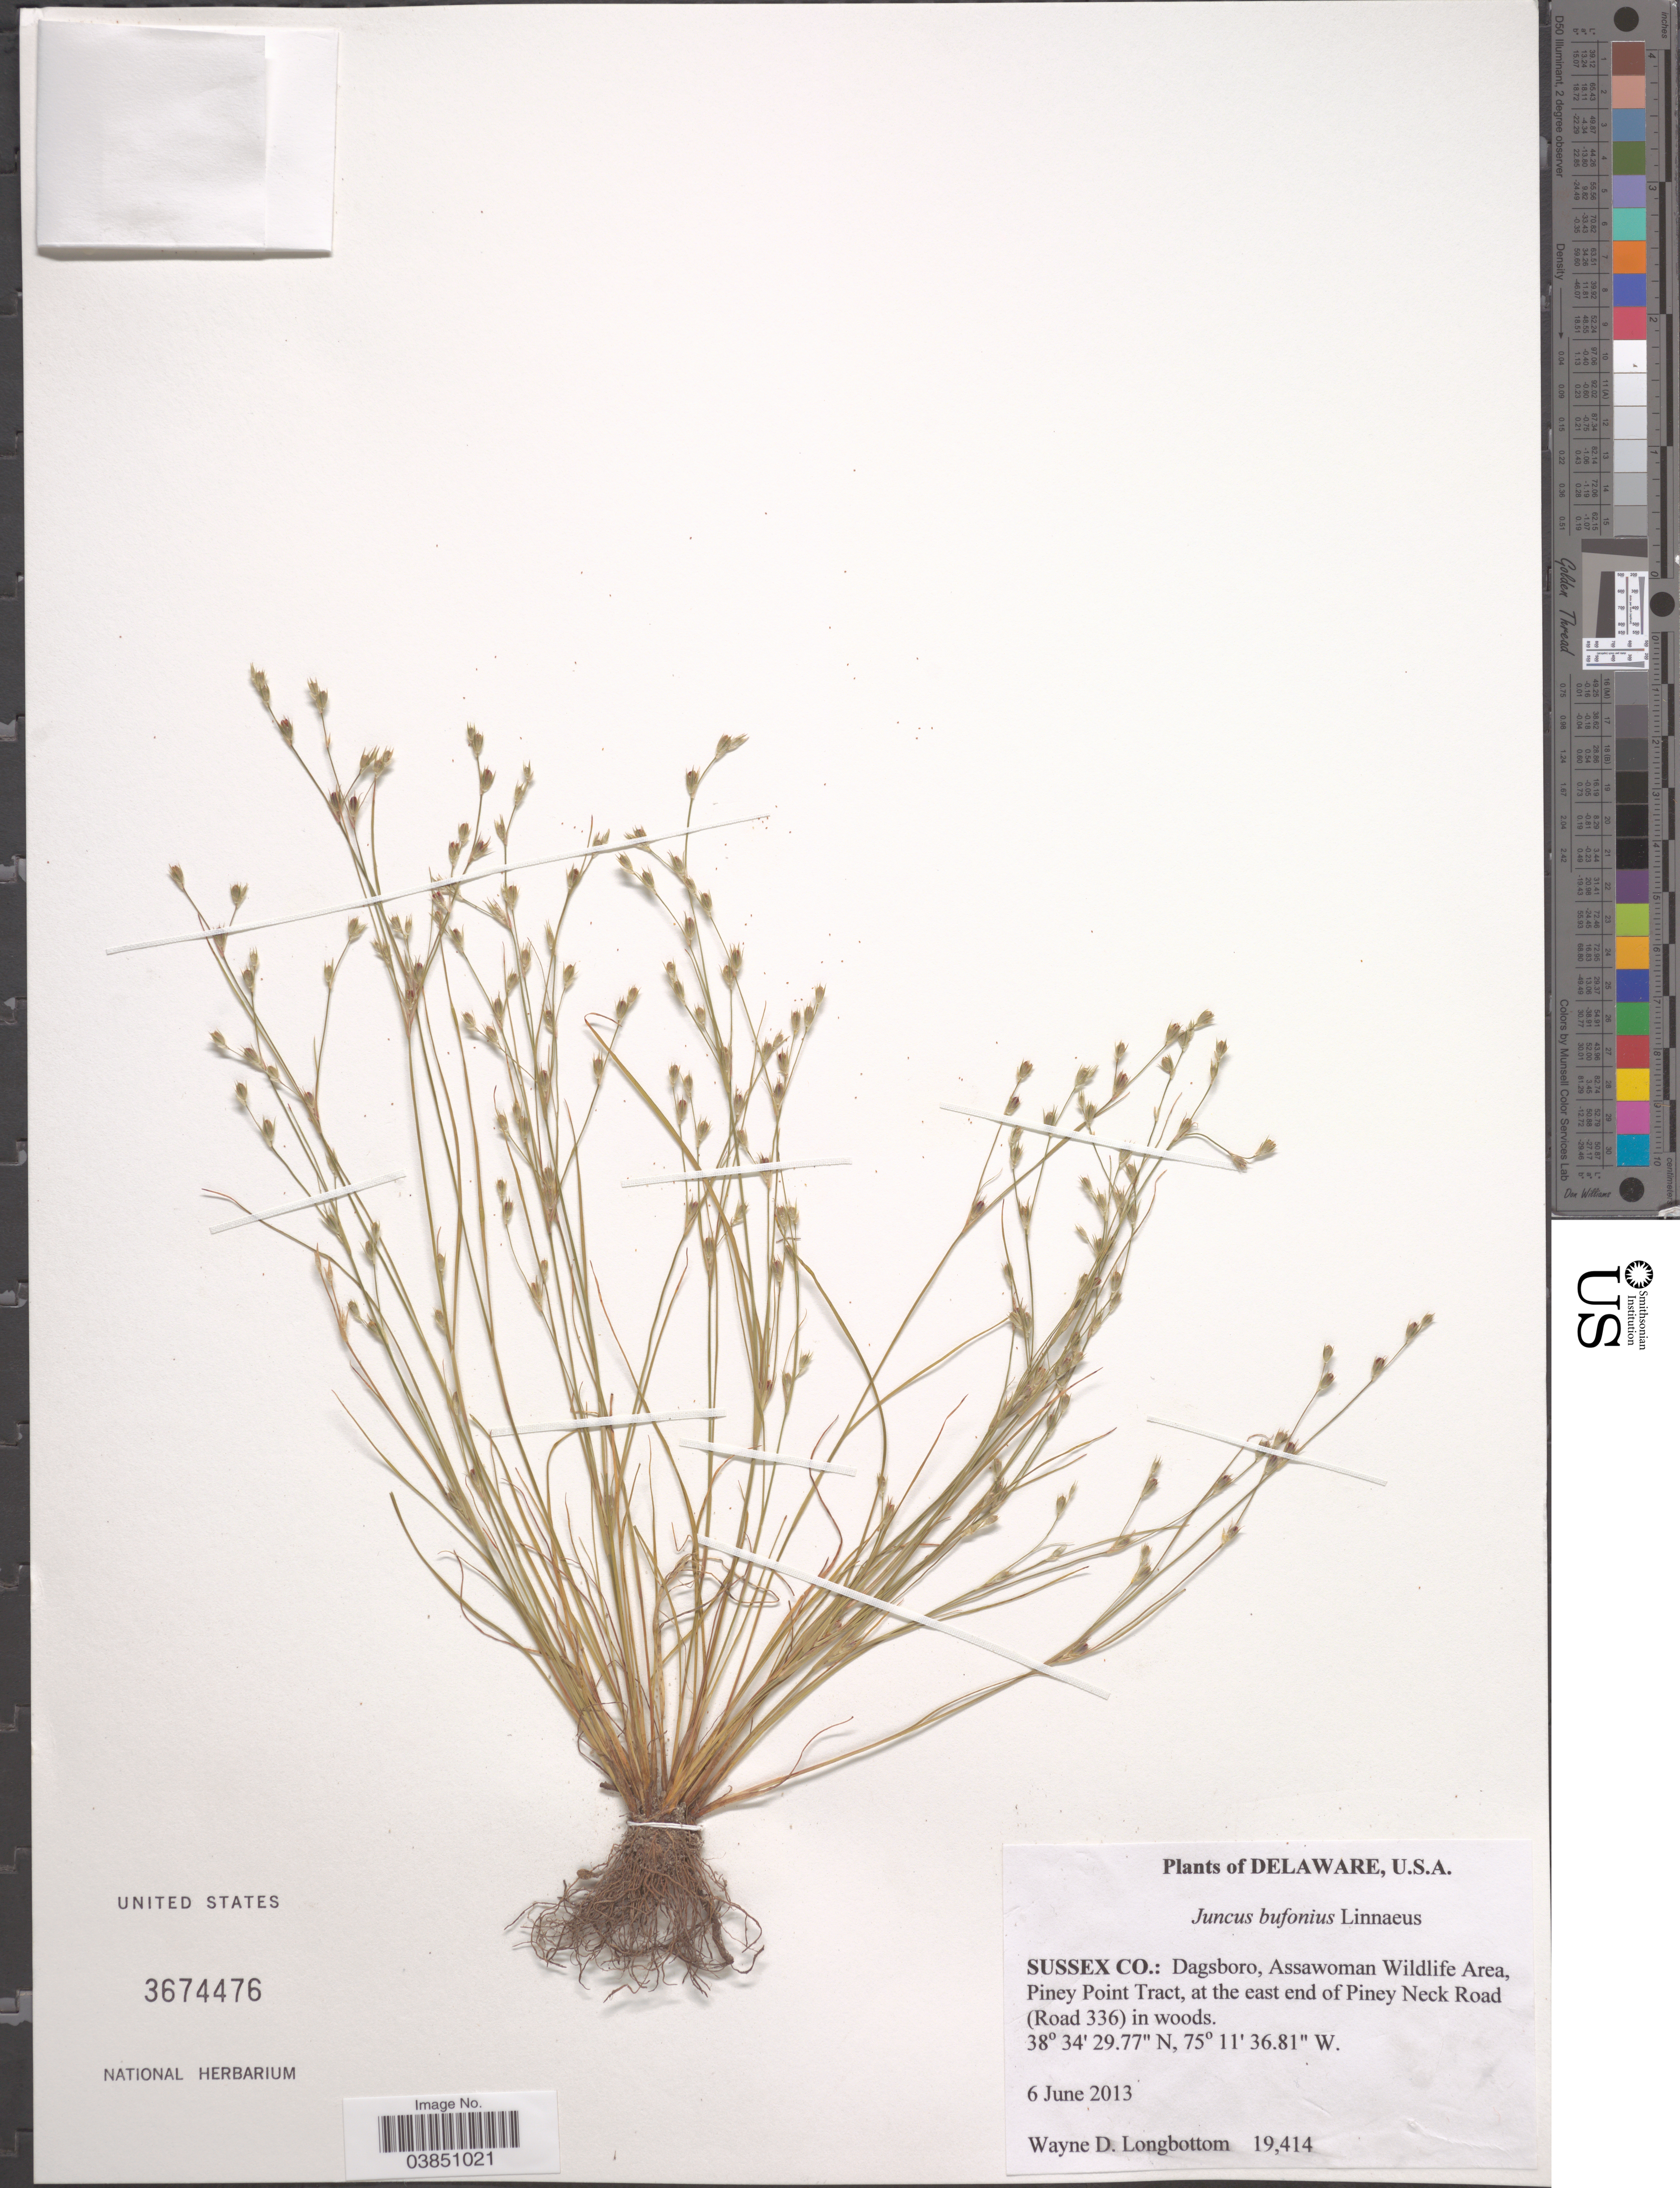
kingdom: Plantae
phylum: Tracheophyta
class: Liliopsida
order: Poales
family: Juncaceae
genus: Juncus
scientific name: Juncus bufonius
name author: L.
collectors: W. D. Longbottom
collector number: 19414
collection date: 2013-06-06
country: United States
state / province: Delaware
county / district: Sussex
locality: Sussex Co.: Dagsboro, Assawoman Wildlife Area, Piney Point Tract, at the east end of Piney Neck Road (Road 336).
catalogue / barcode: US 3674476